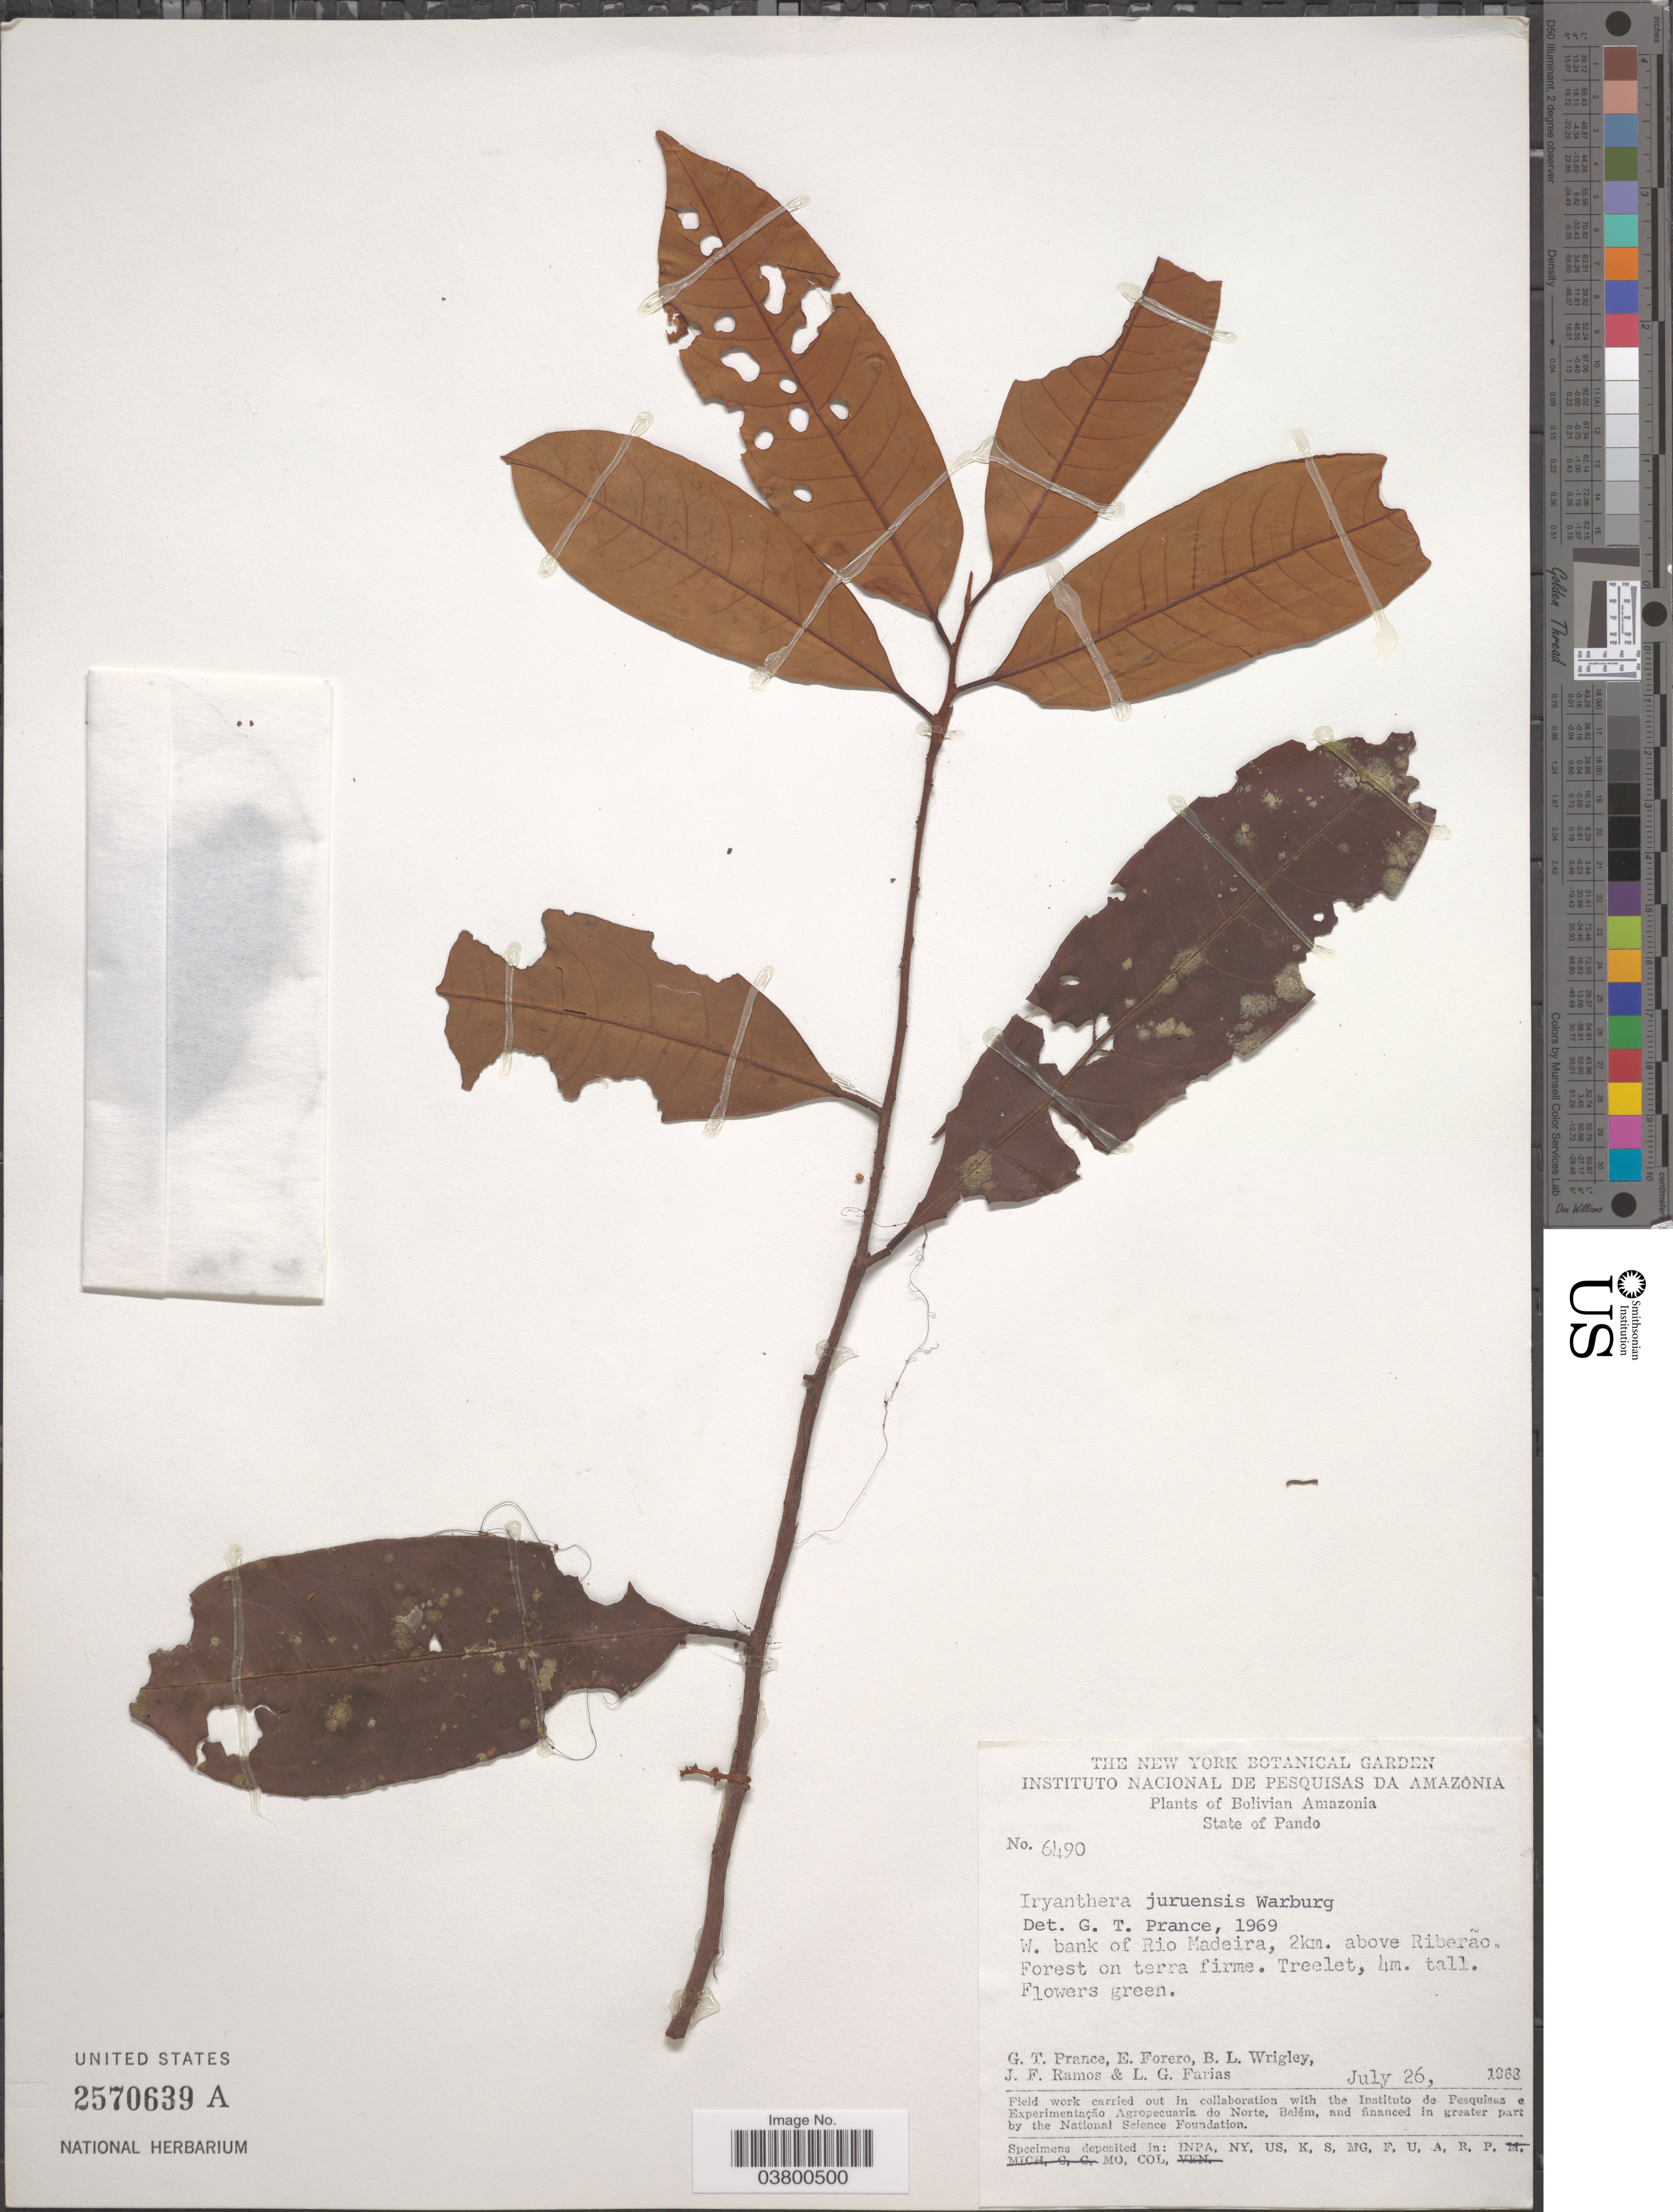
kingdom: Plantae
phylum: Tracheophyta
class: Magnoliopsida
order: Magnoliales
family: Myristicaceae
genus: Iryanthera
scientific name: Iryanthera juruensis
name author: Warb.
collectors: G. T. Prance, E. Forero, B. L. Wrigley, J. F. Ramos & L. G. Farias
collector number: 6490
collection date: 1968-07-26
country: Bolivia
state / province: Pando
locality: Bolivian Amazonia. W. bank of Rio Madeira, 2km. above Riberão.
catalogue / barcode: US 2570639A